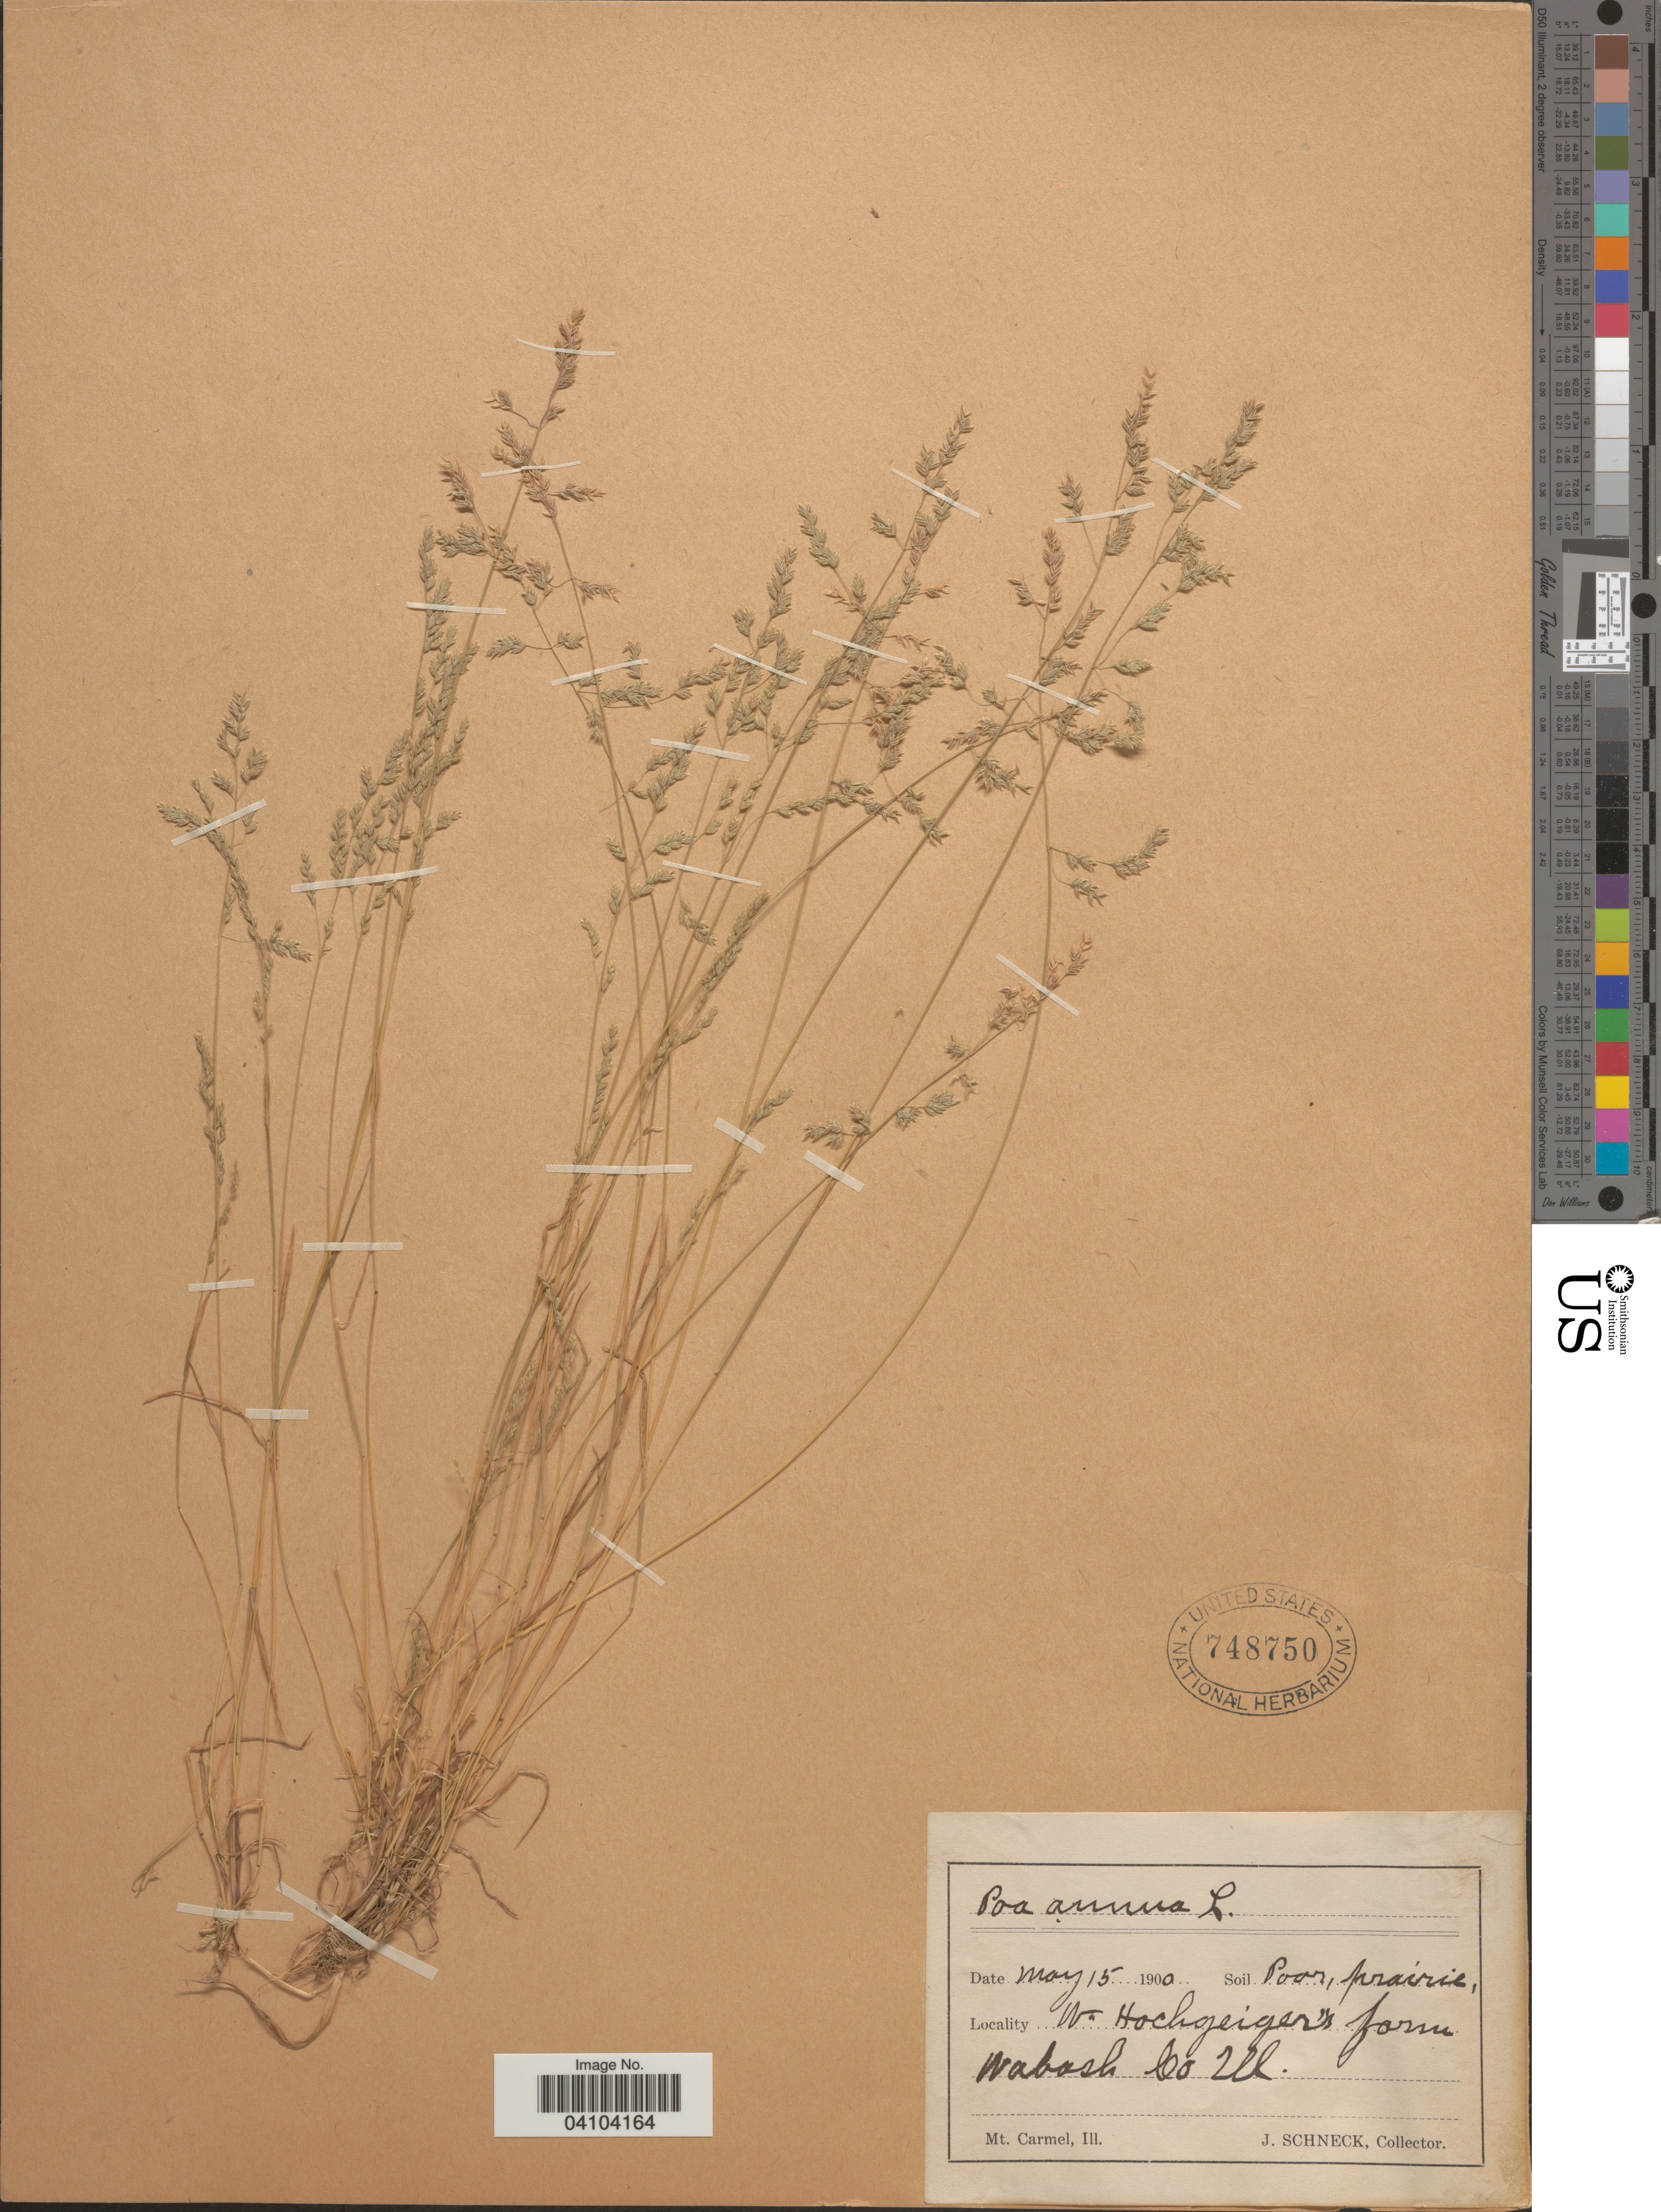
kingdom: Plantae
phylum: Tracheophyta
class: Liliopsida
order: Poales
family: Poaceae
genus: Poa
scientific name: Poa chapmaniana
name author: Scribn.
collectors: J. Schneck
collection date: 1900-05-15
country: United States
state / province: Illinois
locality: W. Hochgeiger's farm. Wabash Co. Mt. Carmell, III.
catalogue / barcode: US 748750